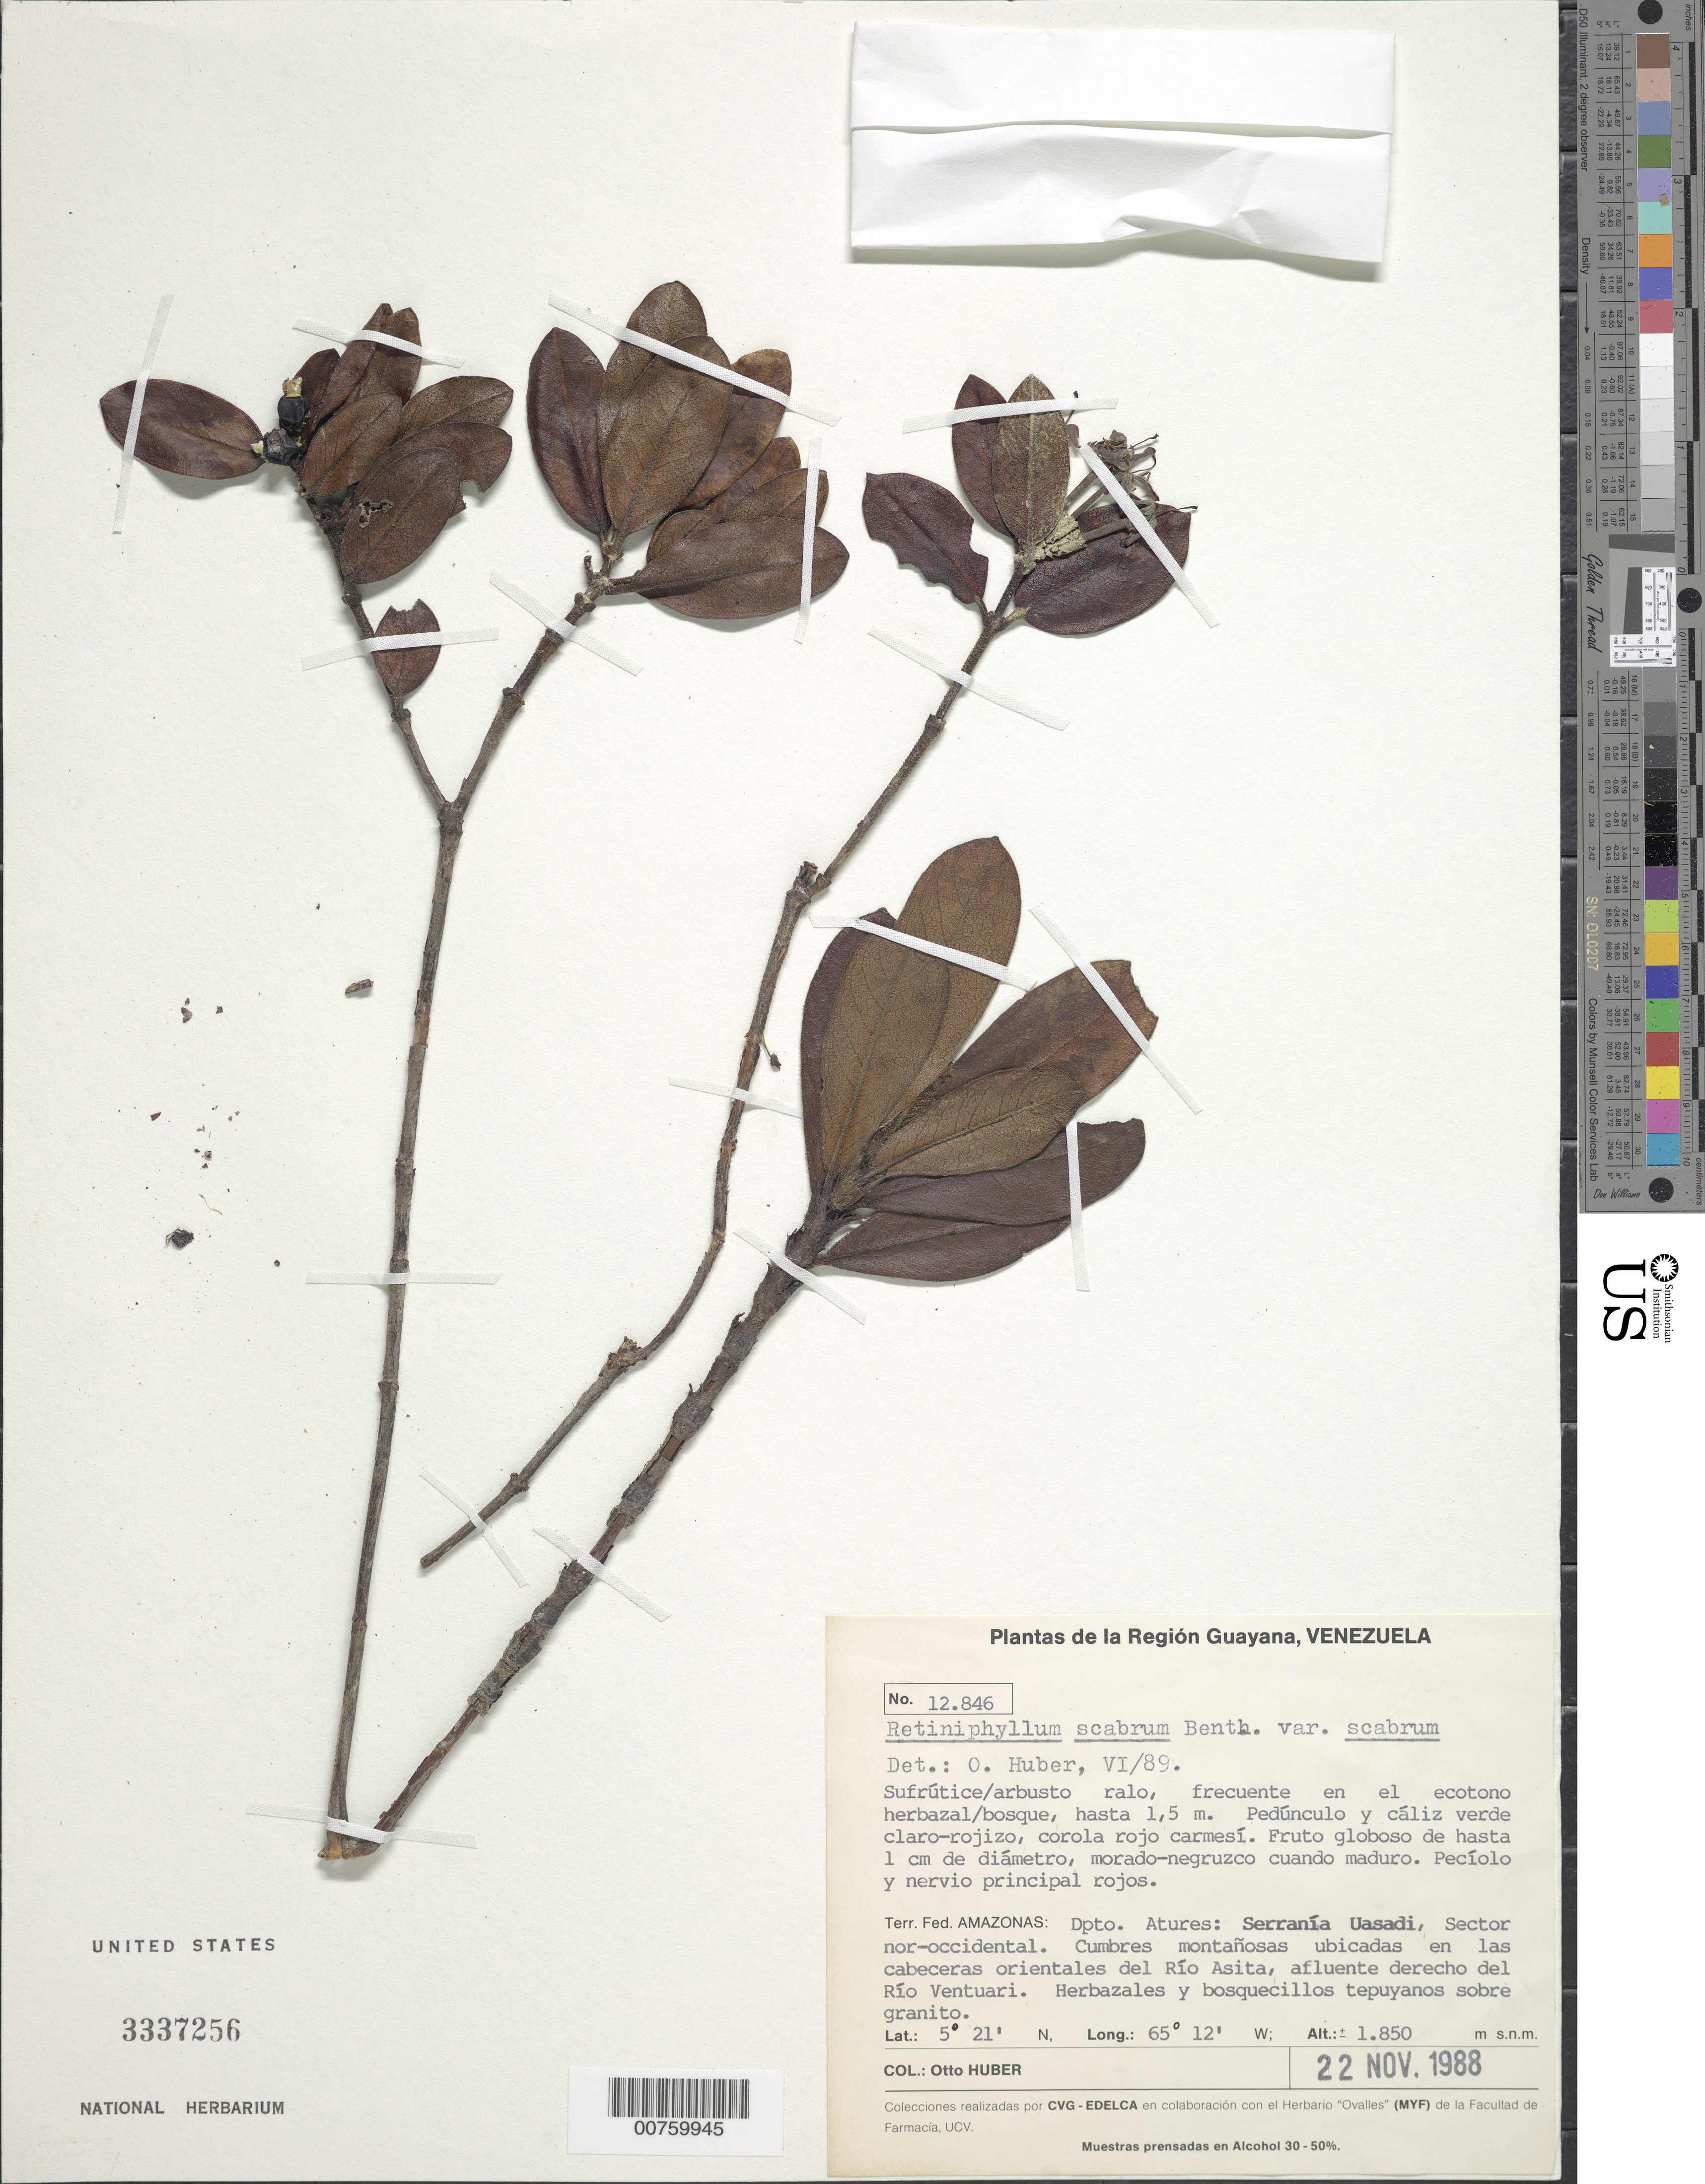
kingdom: Plantae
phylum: Tracheophyta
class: Magnoliopsida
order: Gentianales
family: Rubiaceae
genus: Retiniphyllum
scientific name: Retiniphyllum scabrum var. scabrum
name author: Benth.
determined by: Huber, Otto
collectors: O. Huber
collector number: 12846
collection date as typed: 22-Nov-88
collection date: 1988-11-22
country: Venezuela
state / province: Amazonas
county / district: Atures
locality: Serrania Uasadi, sector nor-occidental; cabeceras orientales del Río Asita, afluente derecho del Río Ventuari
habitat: Cumbres montanosas ubicadas en las cabeceras; ecotono herbazal/bosque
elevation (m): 1850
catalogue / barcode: US 3337256